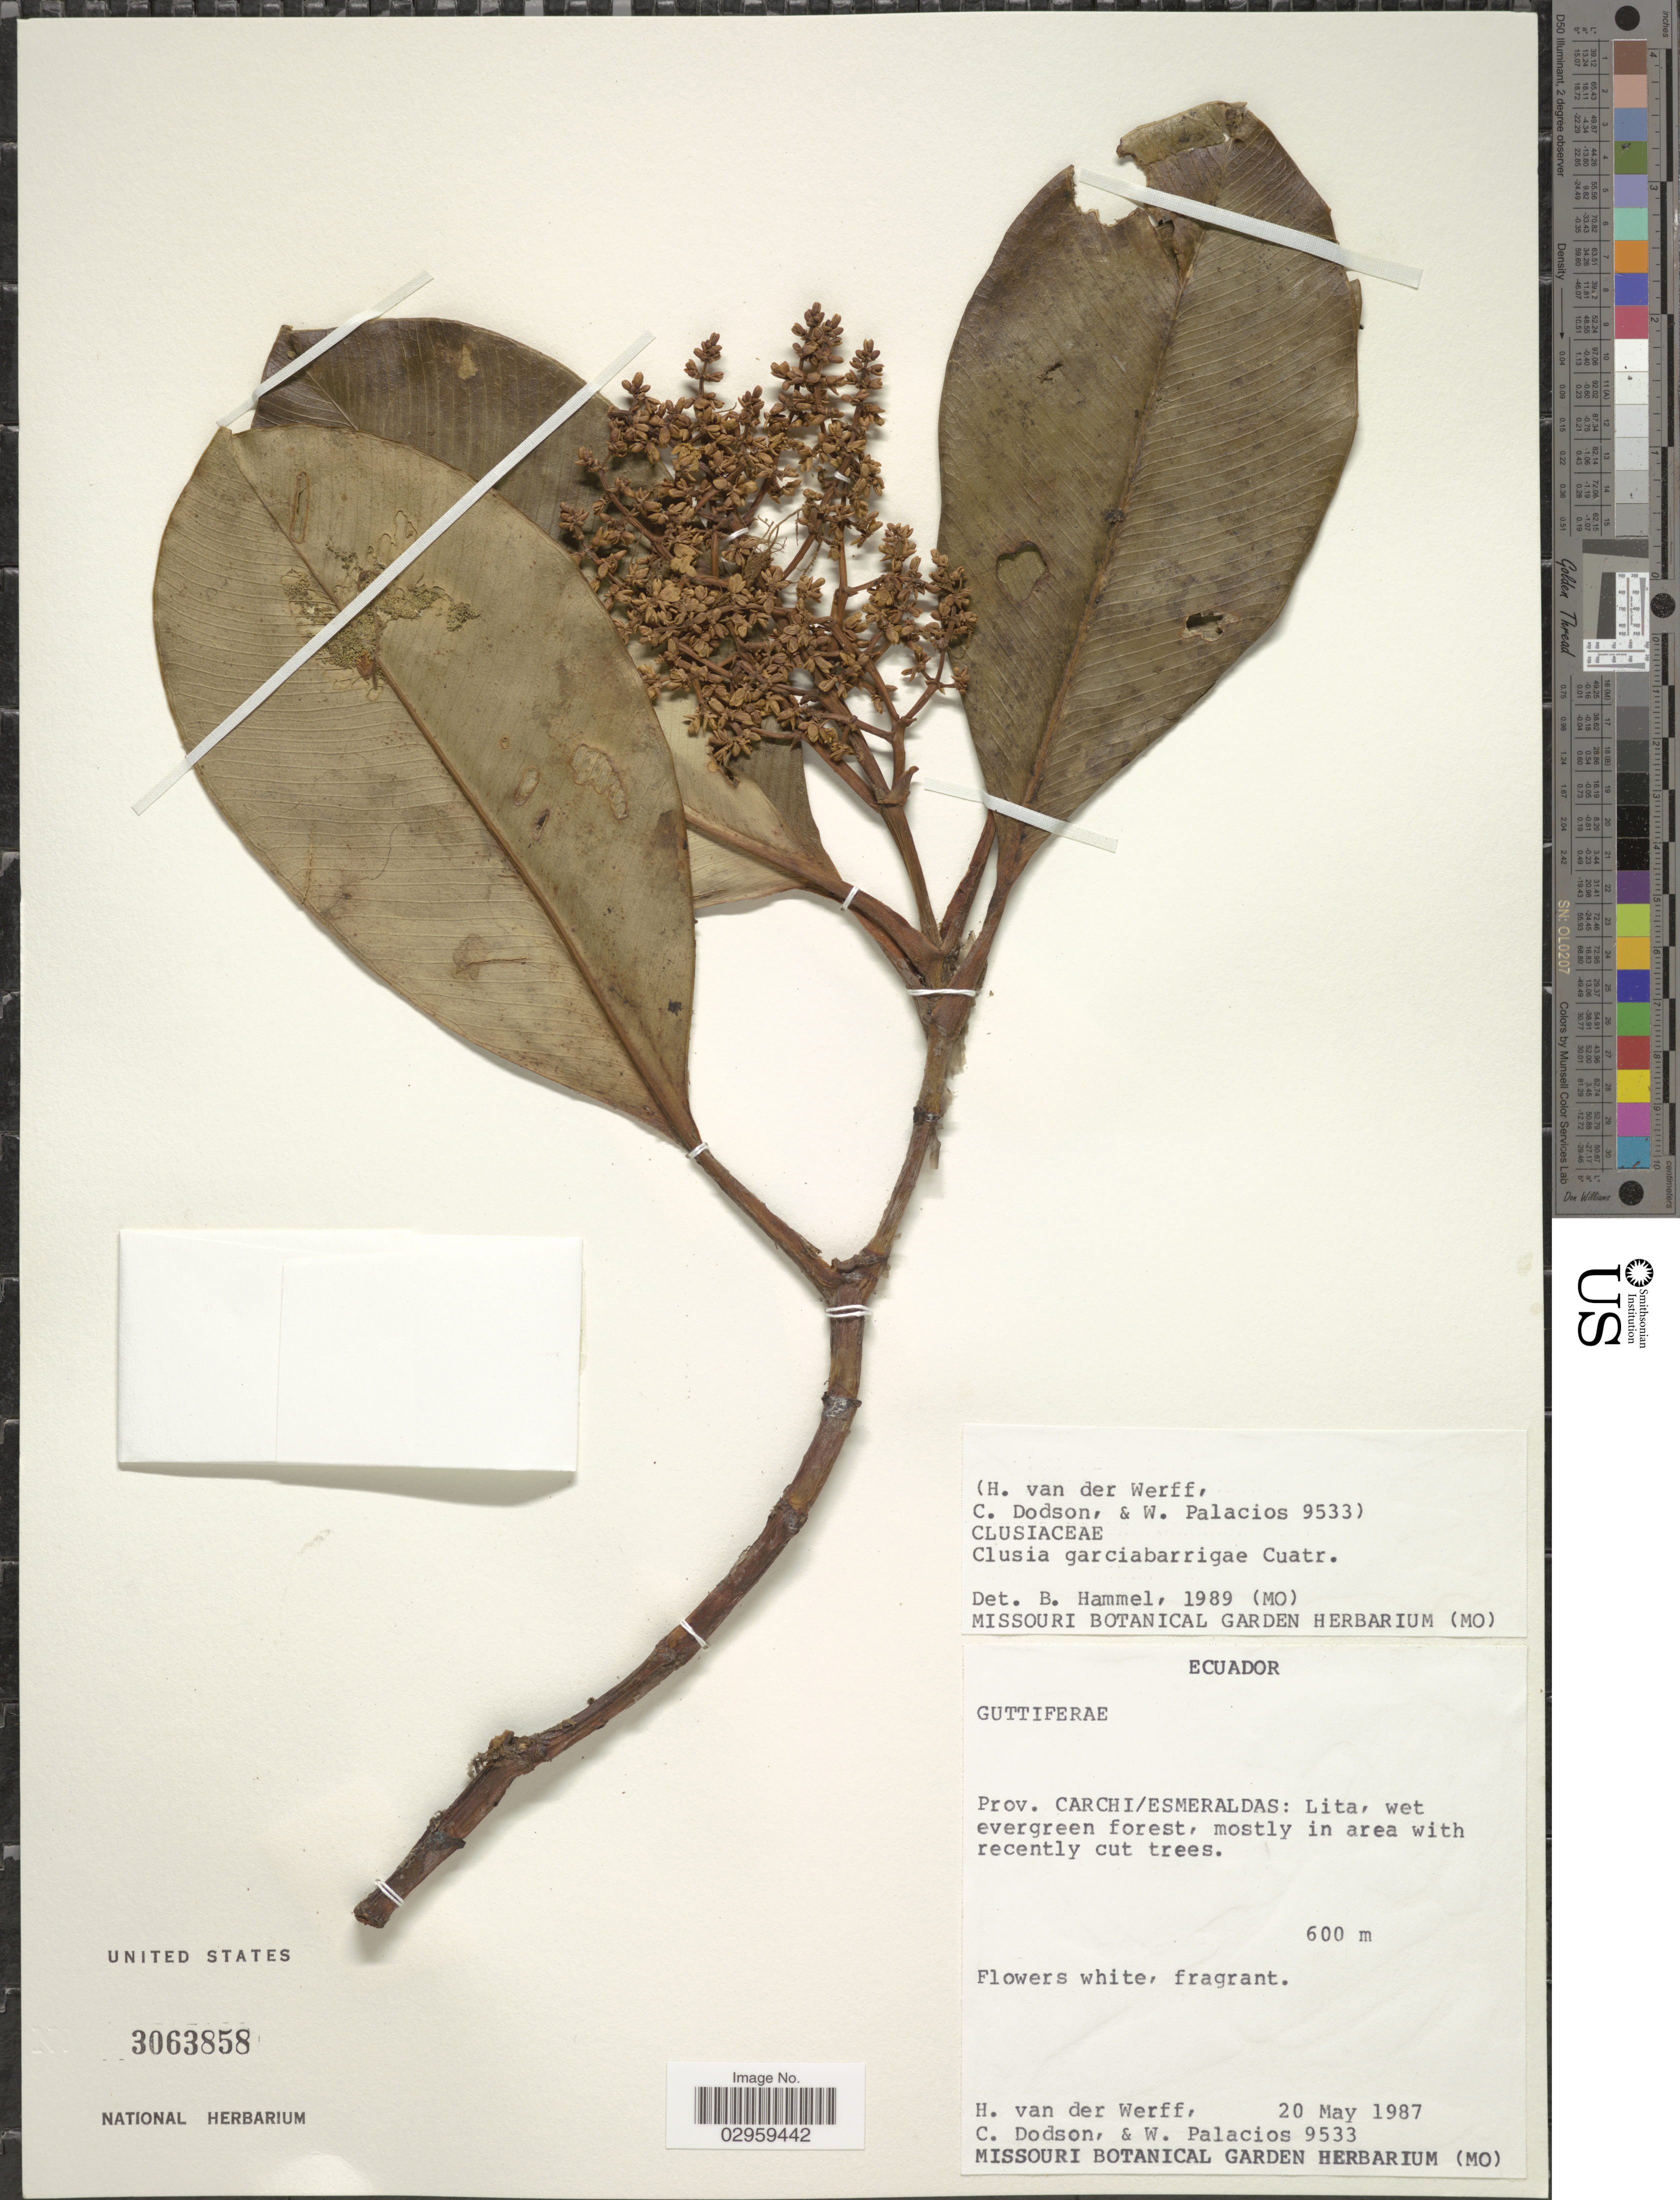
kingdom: Plantae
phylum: Tracheophyta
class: Magnoliopsida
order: Malpighiales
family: Clusiaceae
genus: Clusia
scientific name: Clusia garcibarrigae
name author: Cuatrec.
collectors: H. van der Werff, C. Dodson & W. Palacios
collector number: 9533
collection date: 1987-05-20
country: Ecuador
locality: Prov. Carchi/Esmeraldas: Lita, wet evergreen forest.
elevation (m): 600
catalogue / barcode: US 3063858